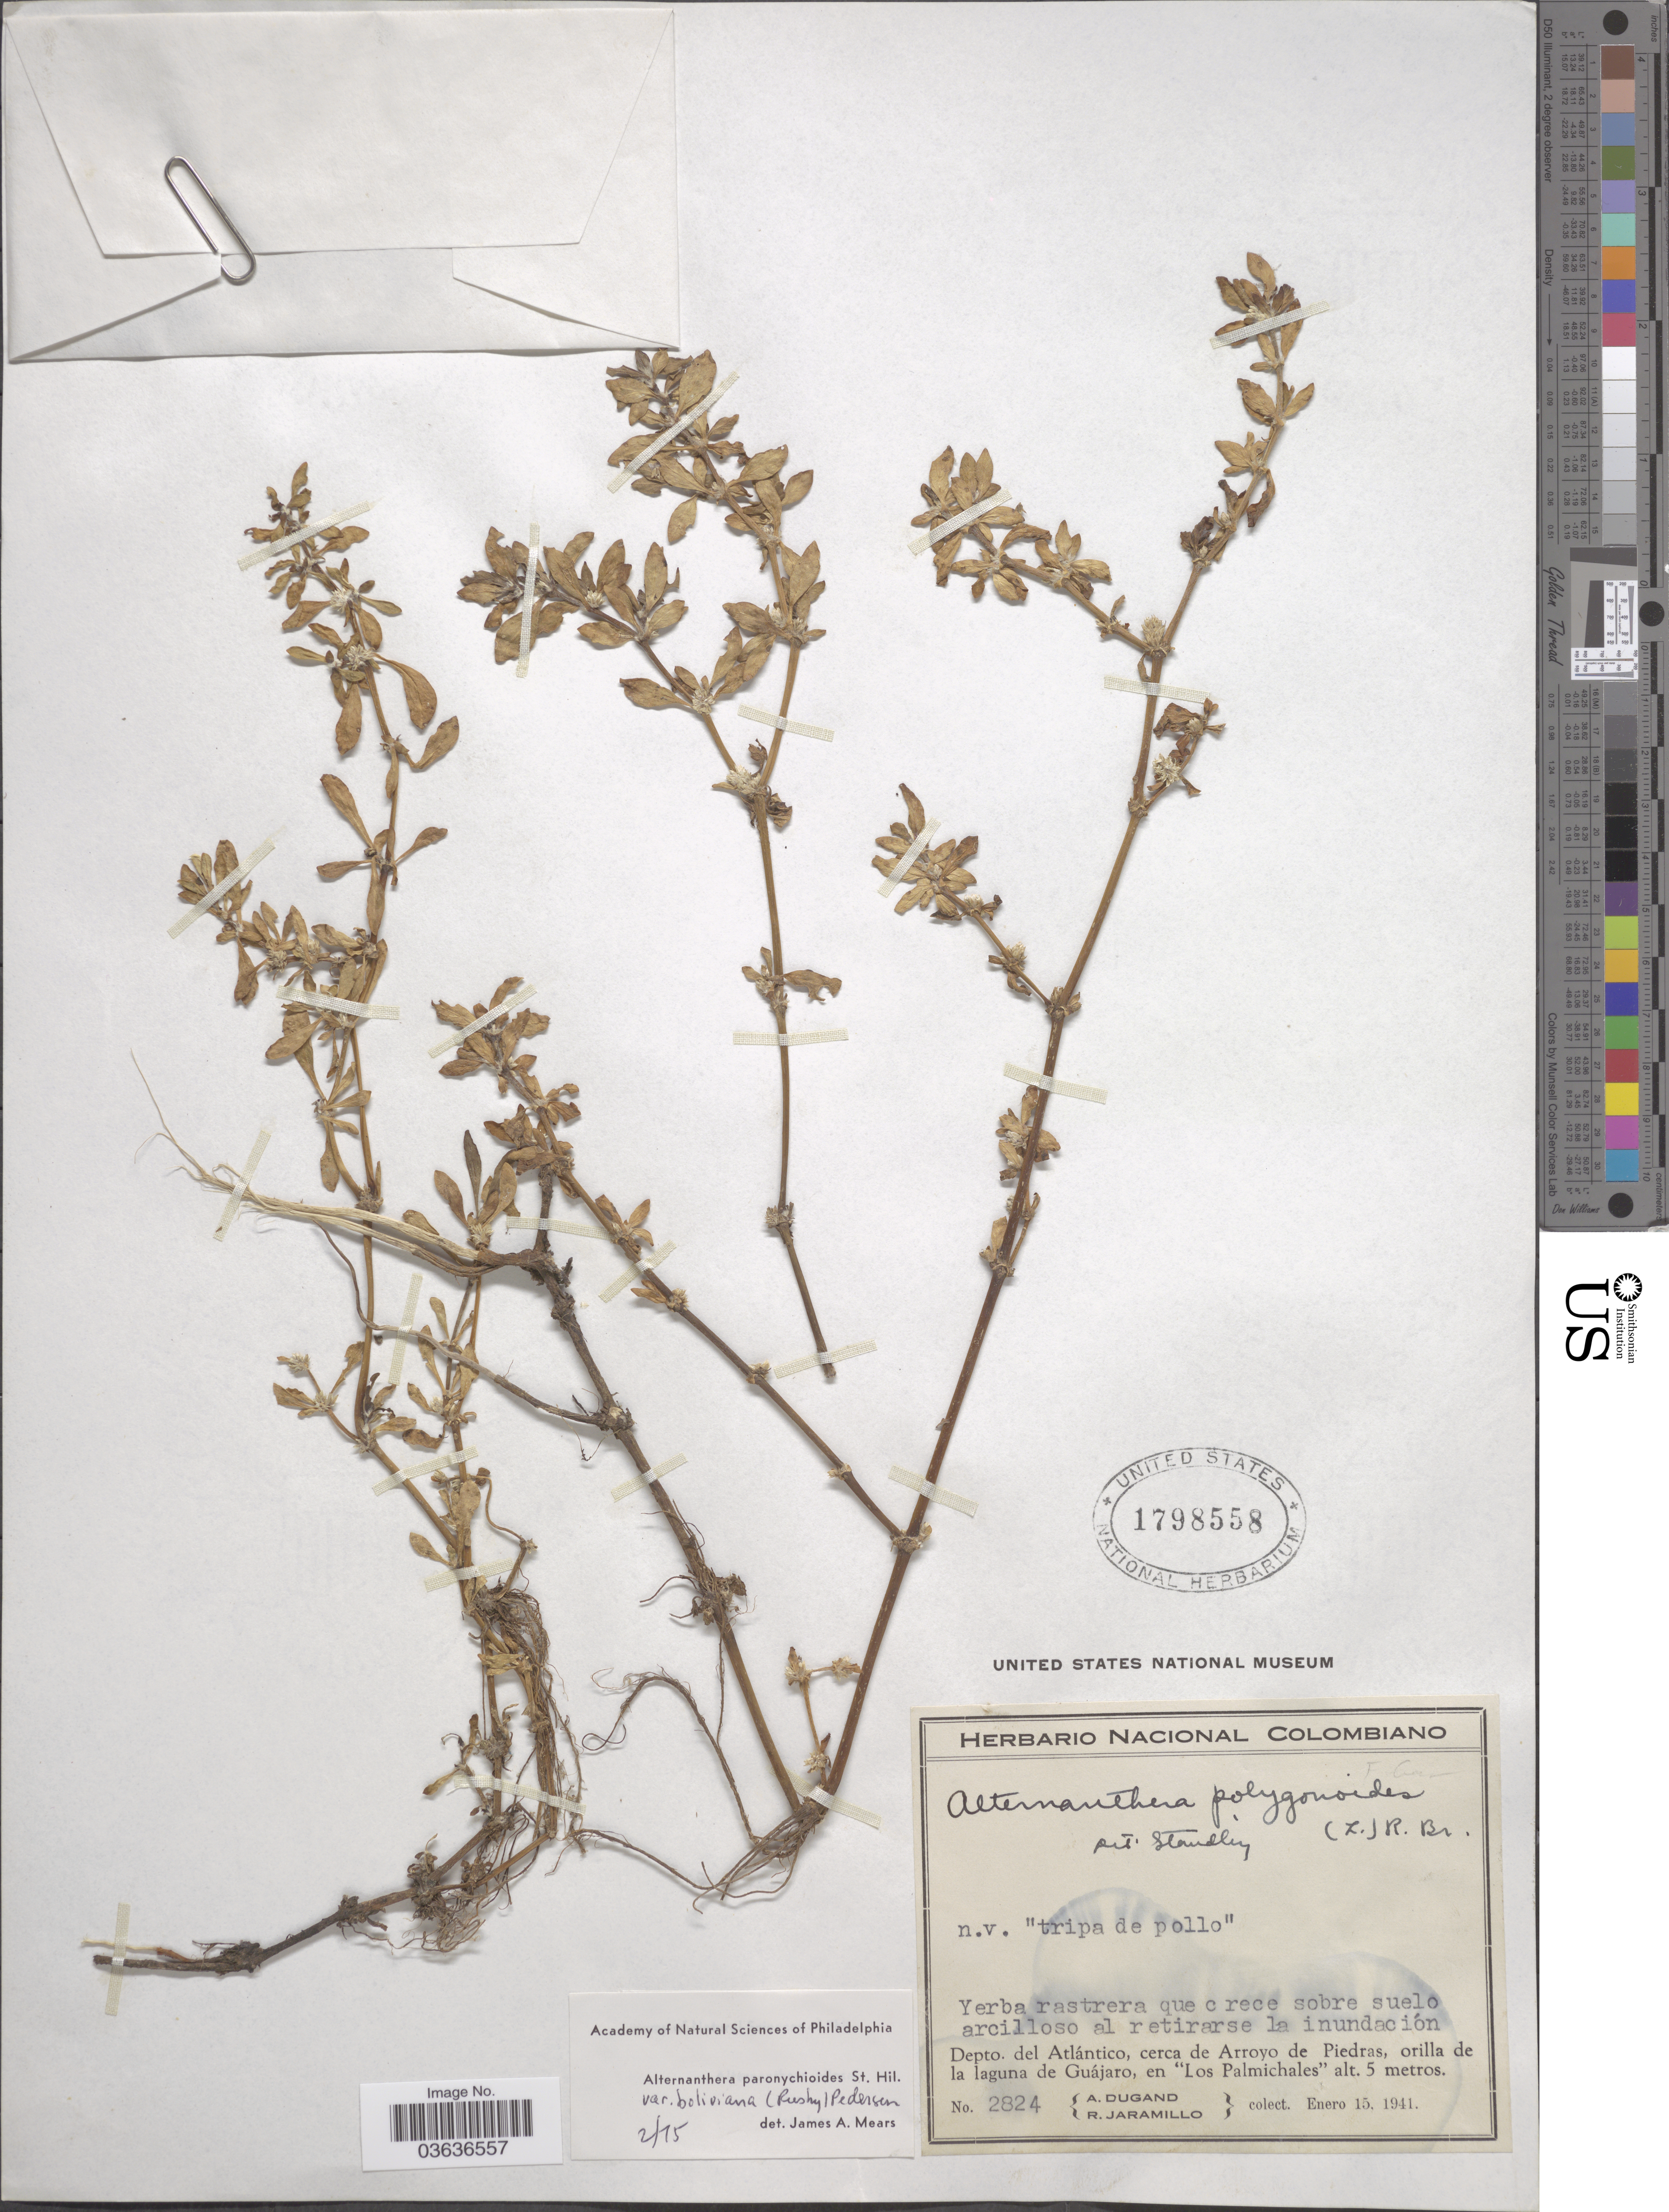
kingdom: Plantae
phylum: Tracheophyta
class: Magnoliopsida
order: Caryophyllales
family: Amaranthaceae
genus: Alternanthera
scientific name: Alternanthera paronychioides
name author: A. St.-Hil.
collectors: A. Dugand & R. Jaramillo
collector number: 2824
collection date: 1941-01-15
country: Colombia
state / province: Atlántico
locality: Depto. del Atlántico, cerca de Arroyo de Piedras, orilla de la laguna de Guájaro, en "Los Palmichales".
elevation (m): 5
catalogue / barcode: US 1798558